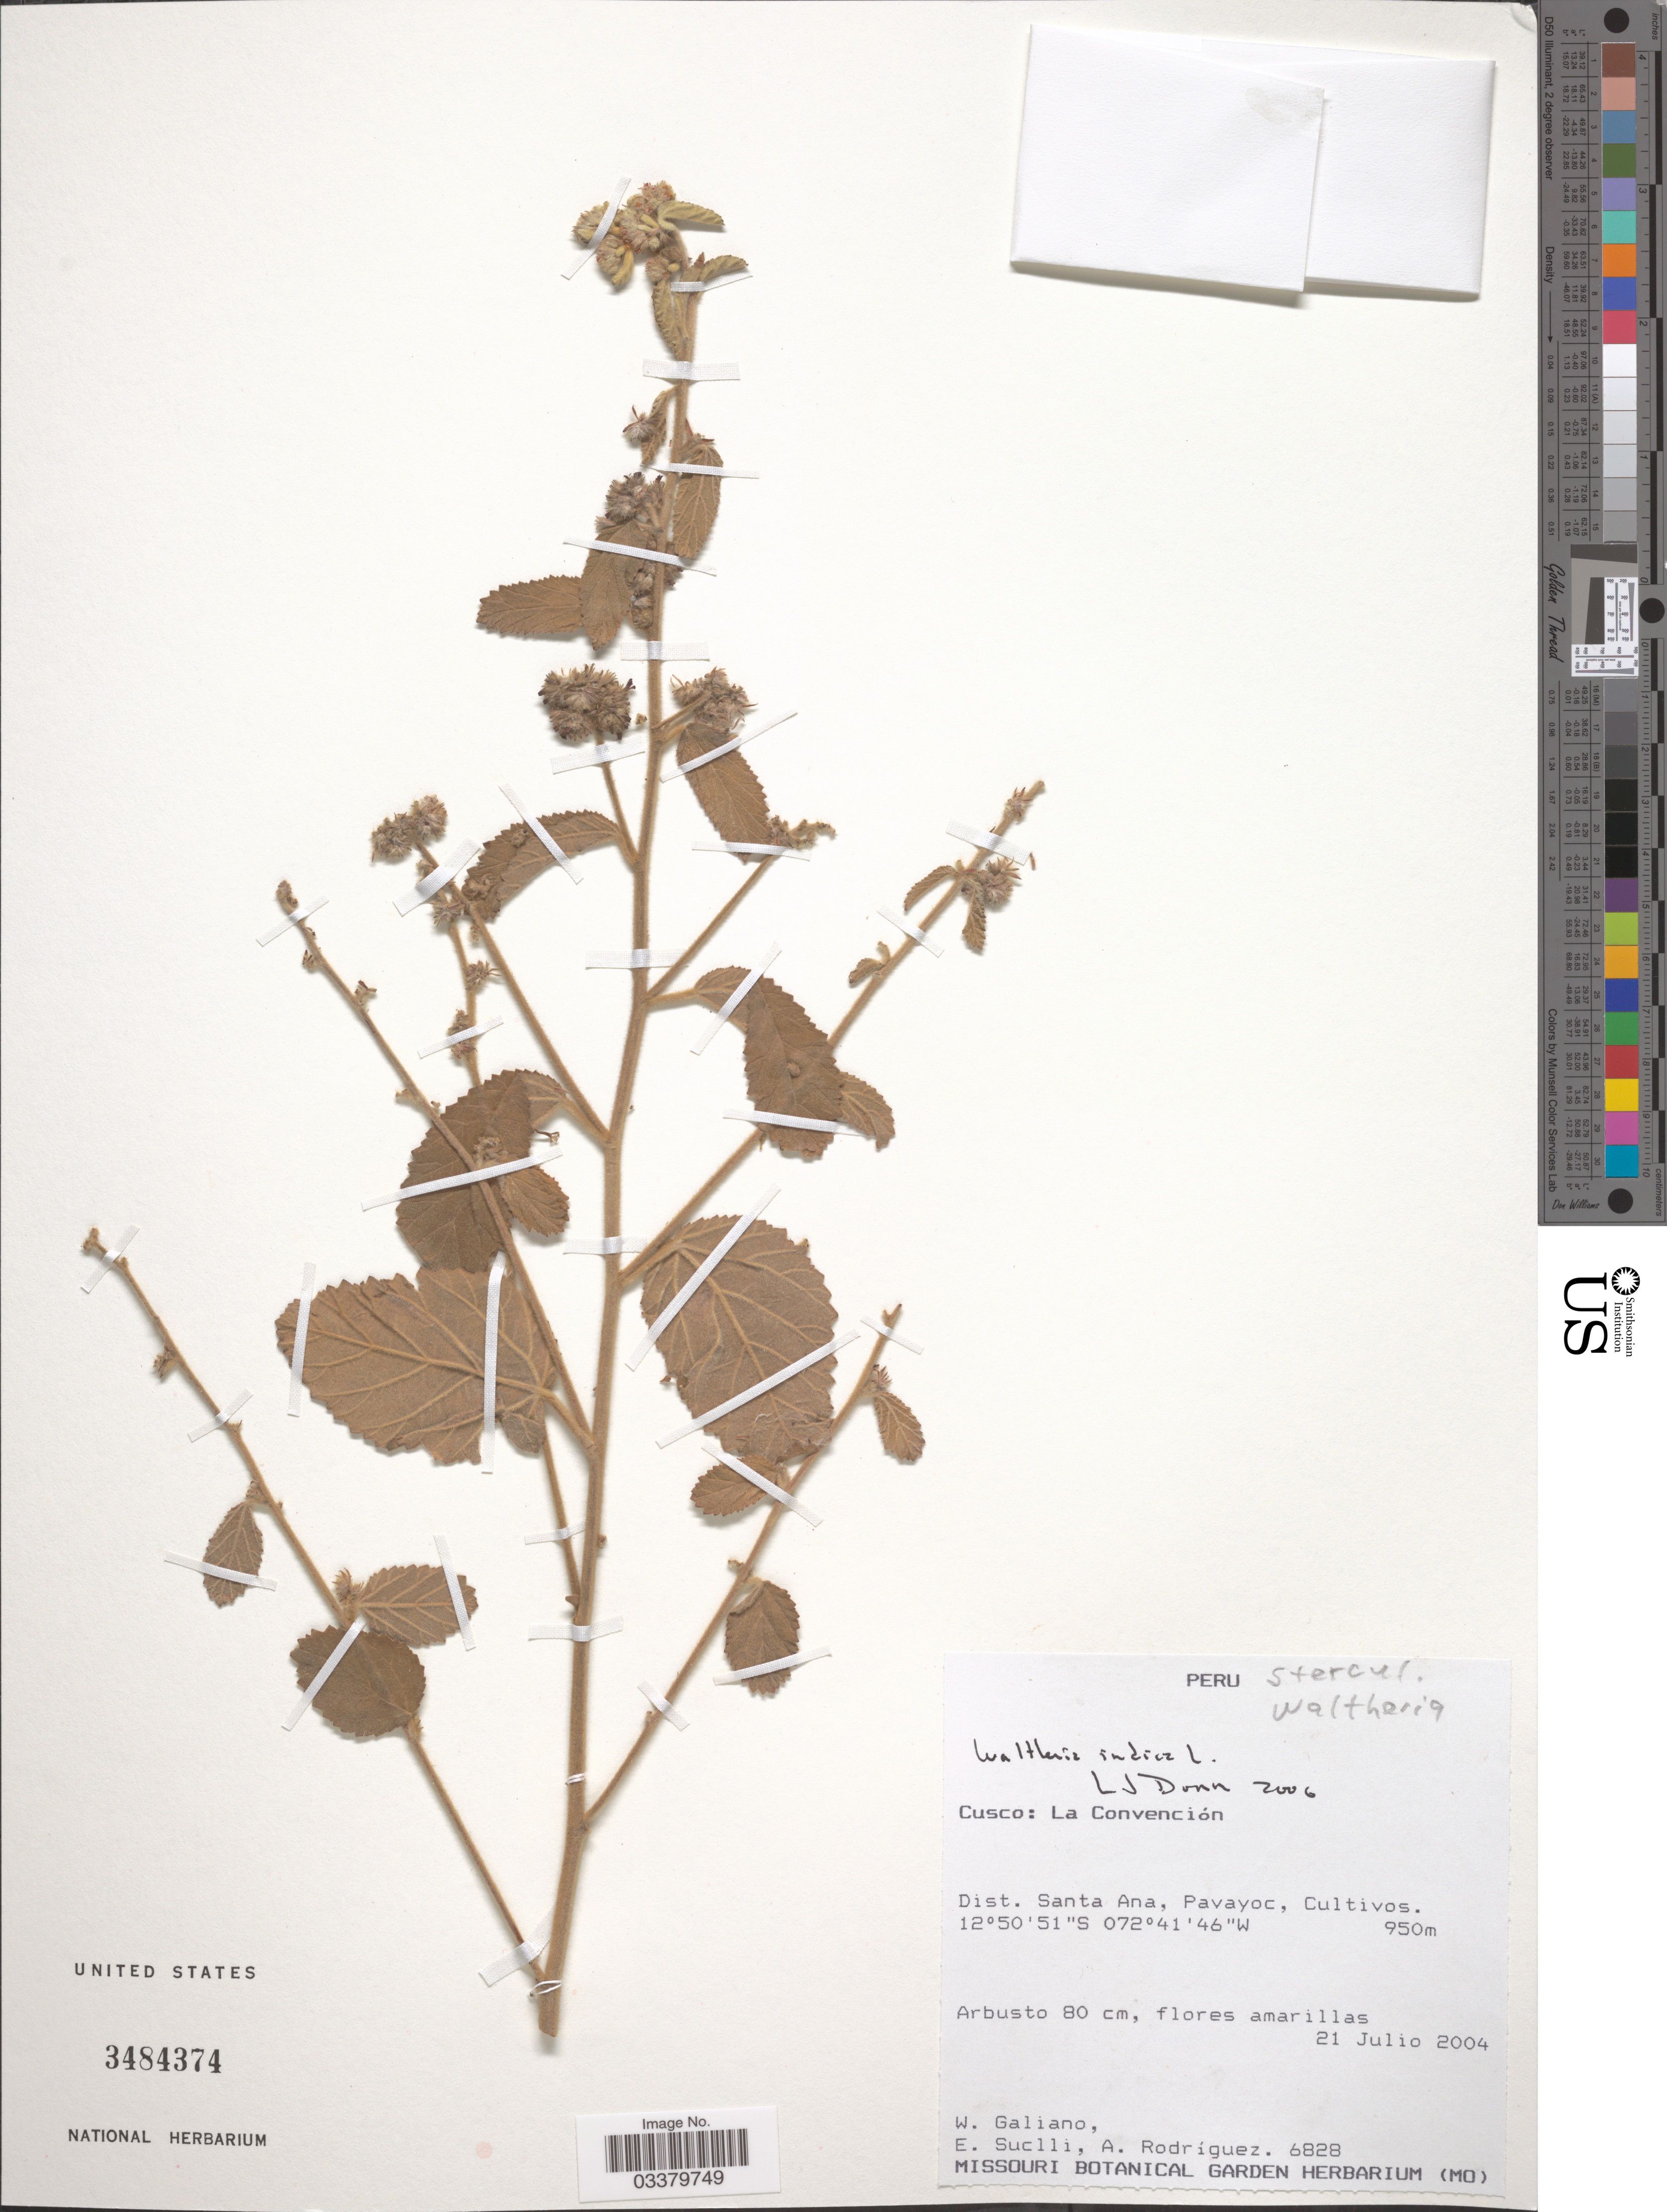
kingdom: Plantae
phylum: Tracheophyta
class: Magnoliopsida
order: Malvales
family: Malvaceae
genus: Waltheria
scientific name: Waltheria indica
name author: L.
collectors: W. Galiano, E. Suclli & A. Rodríguez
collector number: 6828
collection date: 2004-07-21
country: Peru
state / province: Cusco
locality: La Convención. Dist. Santa Ana, Pavayoc.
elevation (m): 950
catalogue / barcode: US 3484374